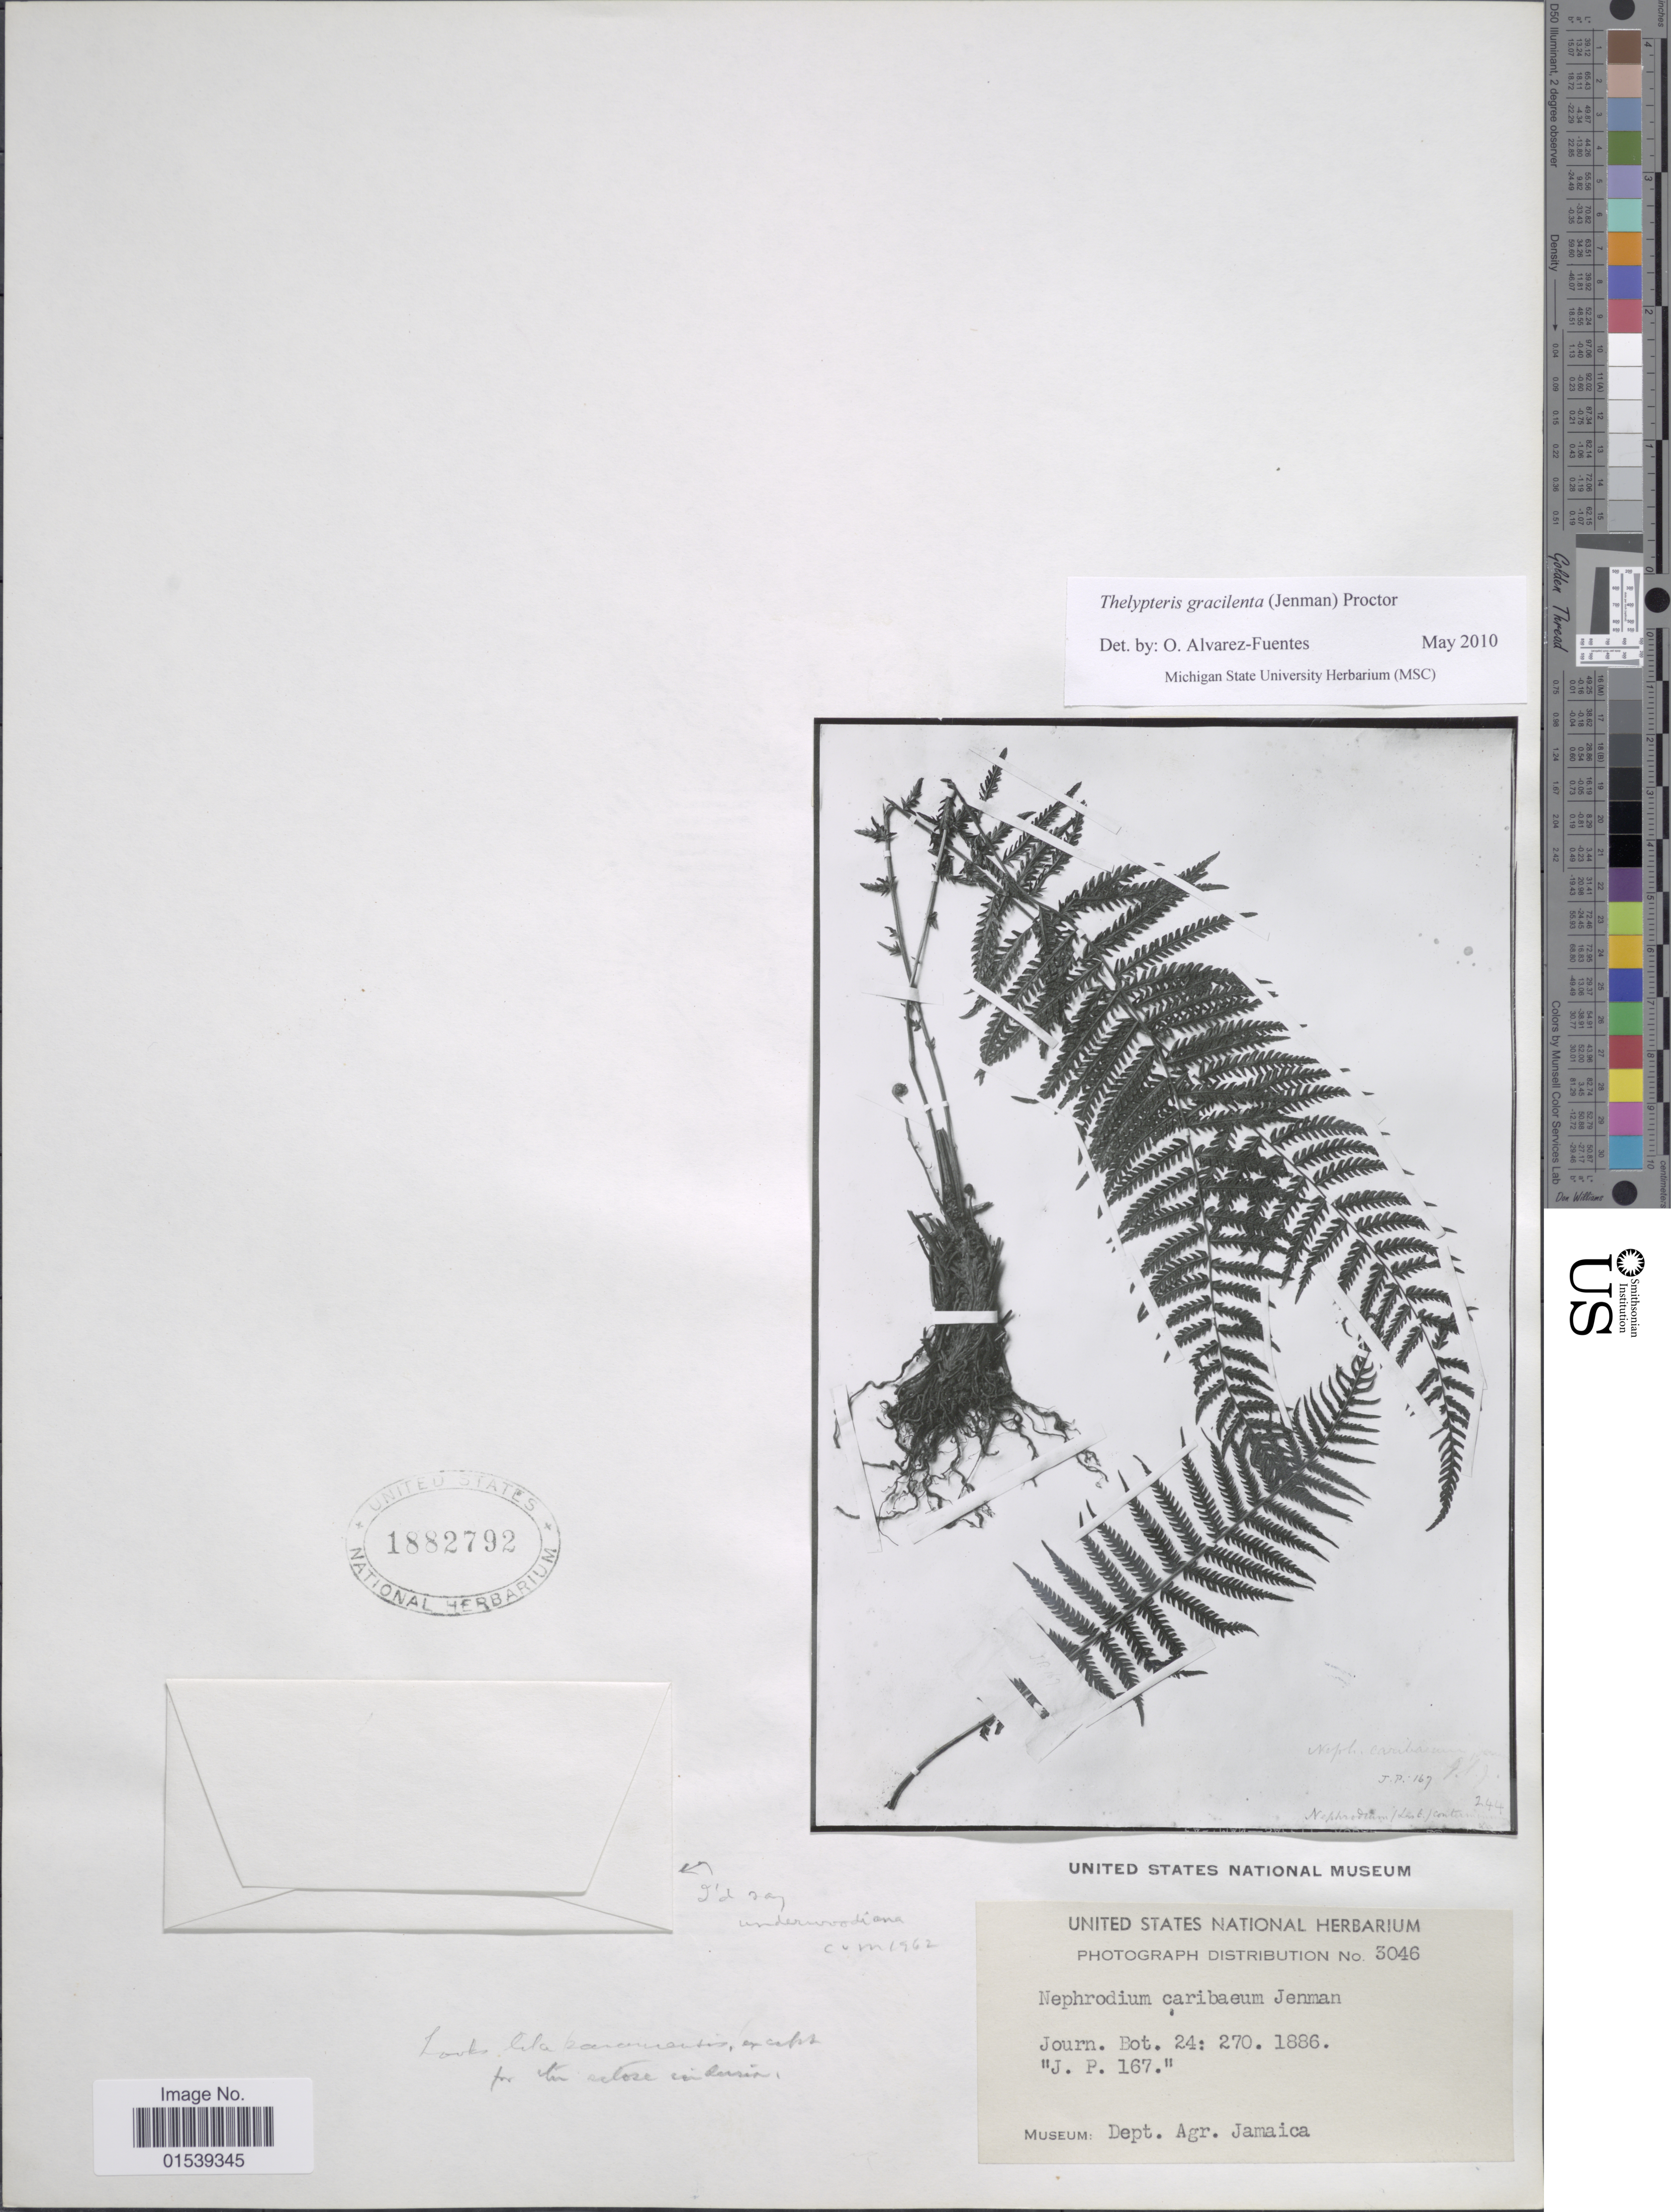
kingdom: Plantae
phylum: Tracheophyta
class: Polypodiopsida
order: Polypodiales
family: Thelypteridaceae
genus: Amauropelta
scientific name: Amauropelta gracilienta (Jenman) comb. nov., ined. 2015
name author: (Jenman)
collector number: Photograph Distribution 3046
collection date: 1886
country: Jamaica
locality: Journ. Bot. 24: 270., J.P. 167, Museum: Dept. Agr. Jamaica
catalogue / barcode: US 1882792